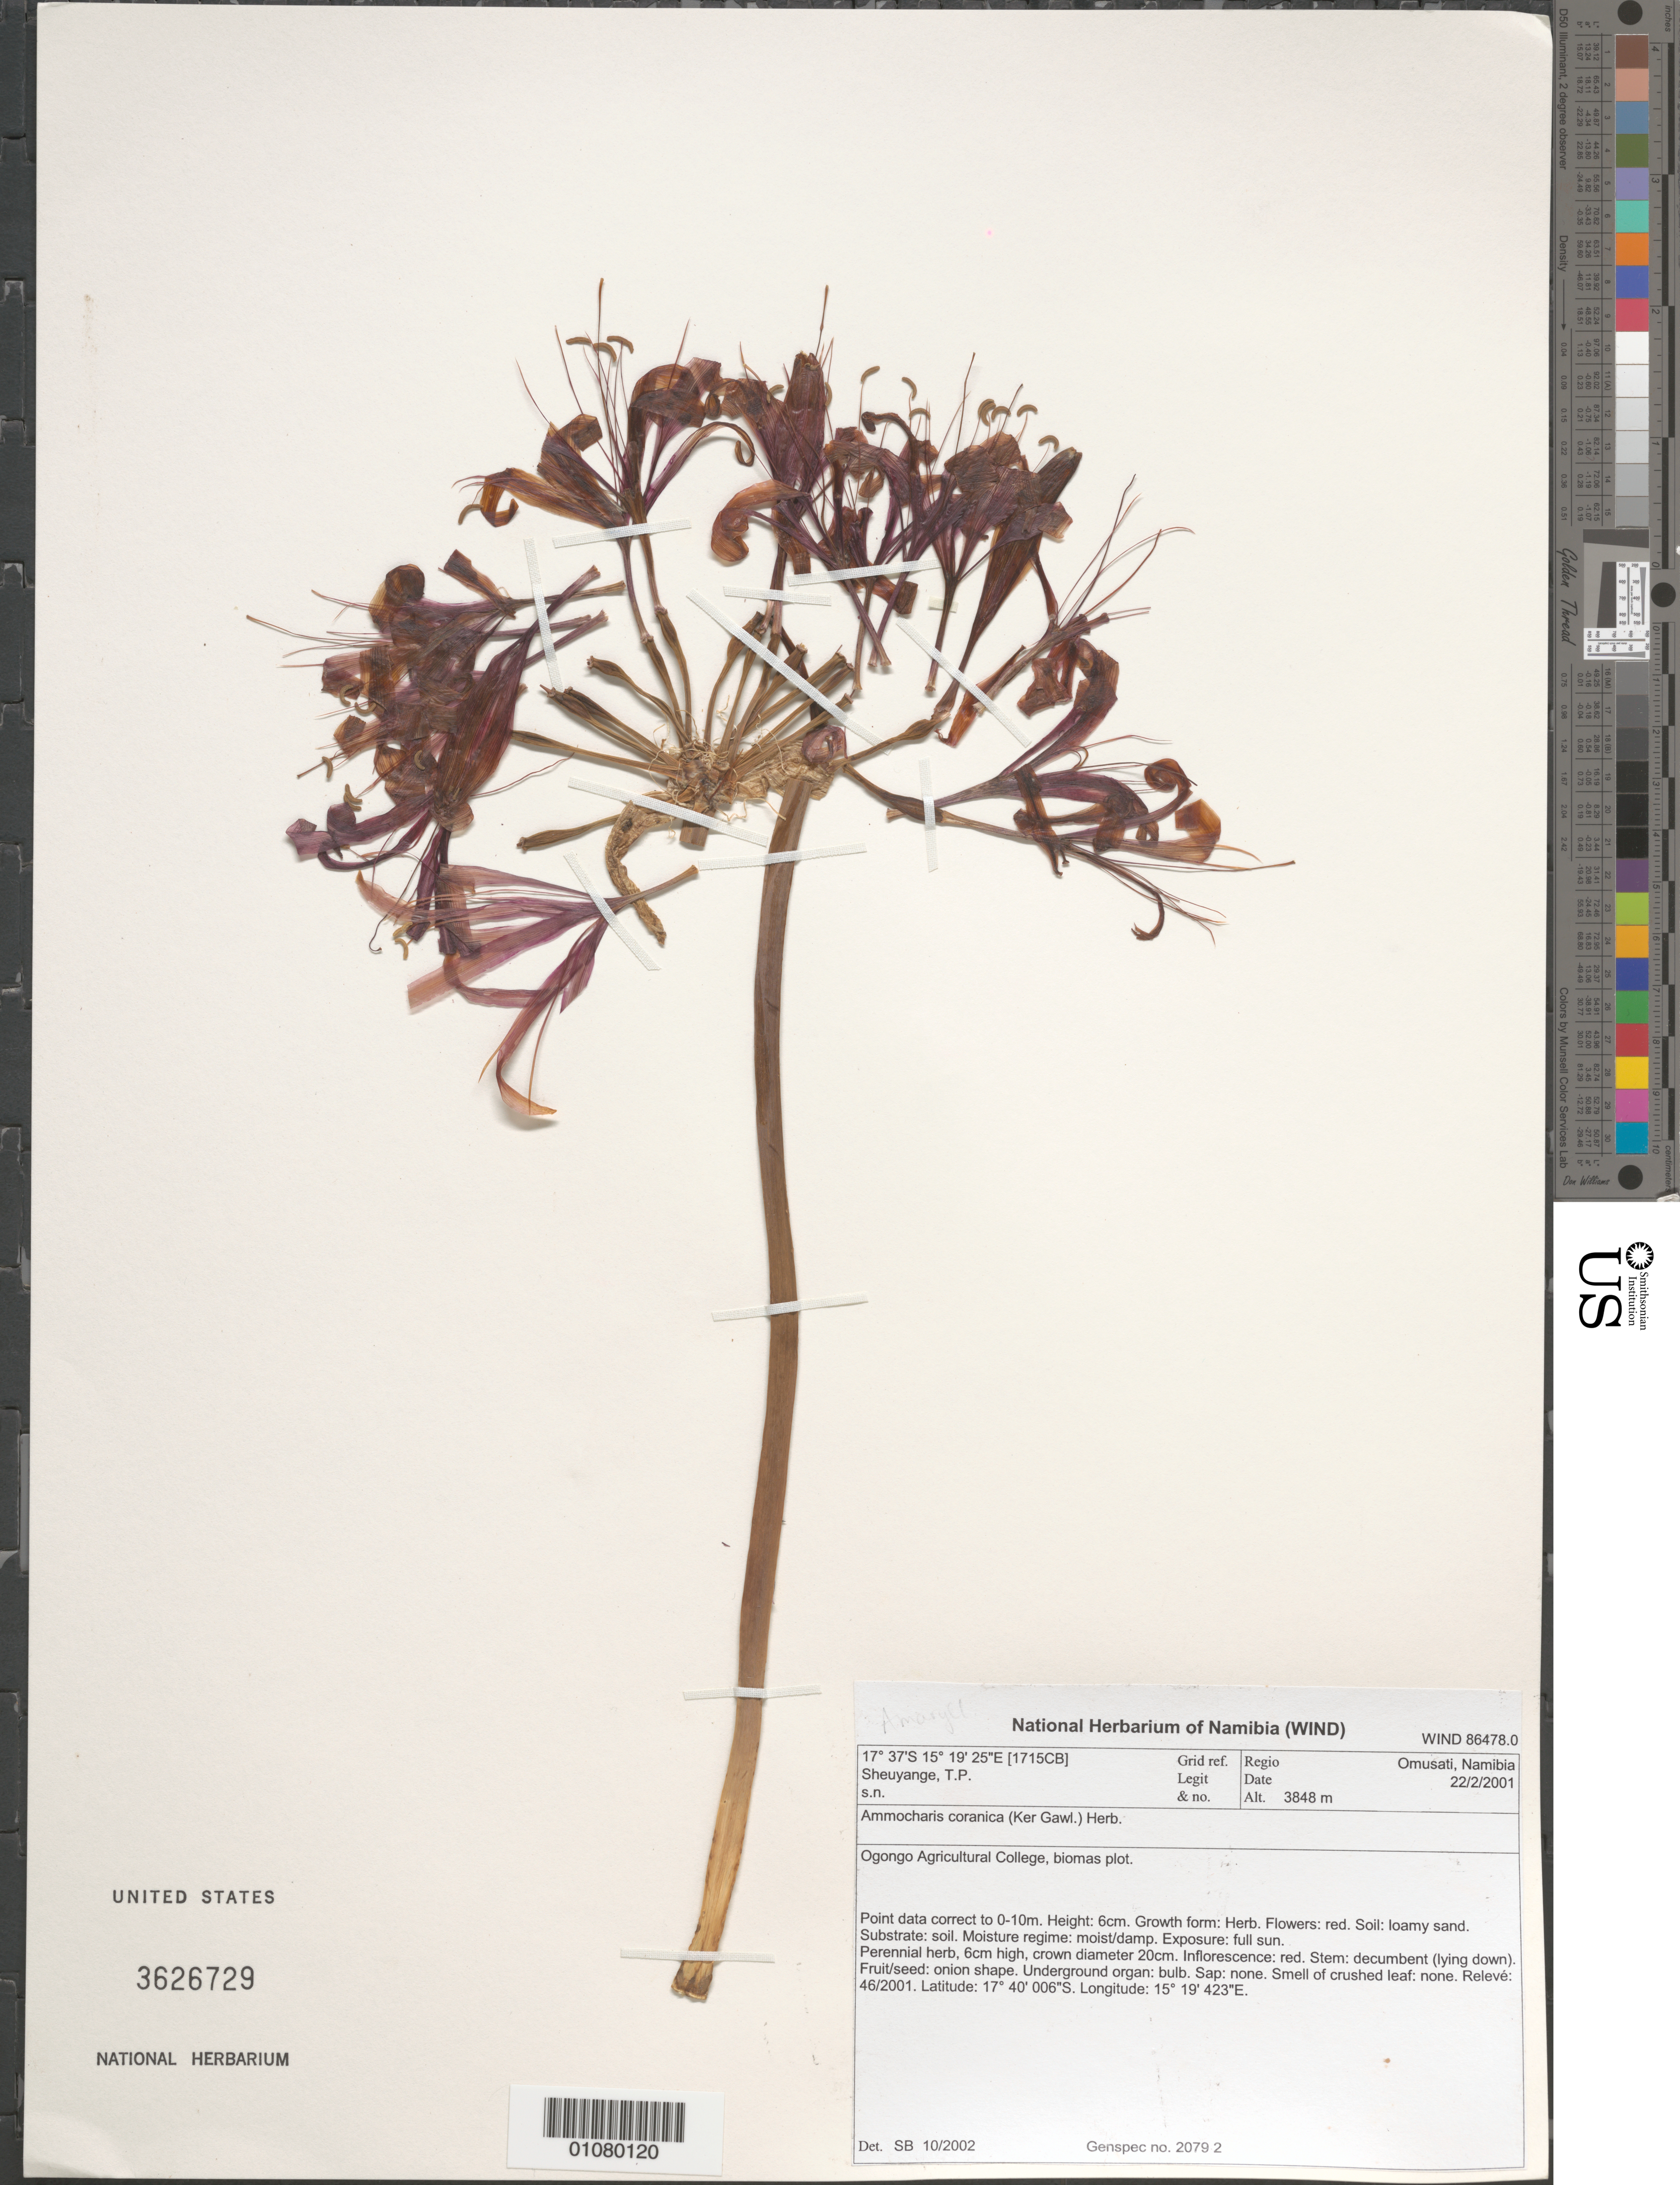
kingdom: Plantae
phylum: Tracheophyta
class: Liliopsida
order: Asparagales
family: Amaryllidaceae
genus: Ammocharis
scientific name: Ammocharis coranica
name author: (Ker Gawl.) Herb.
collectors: T. Sheuyange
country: Namibia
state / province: Omusati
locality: Ogongo Agricultural College, biomas plot.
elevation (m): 3848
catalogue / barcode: US 3626729